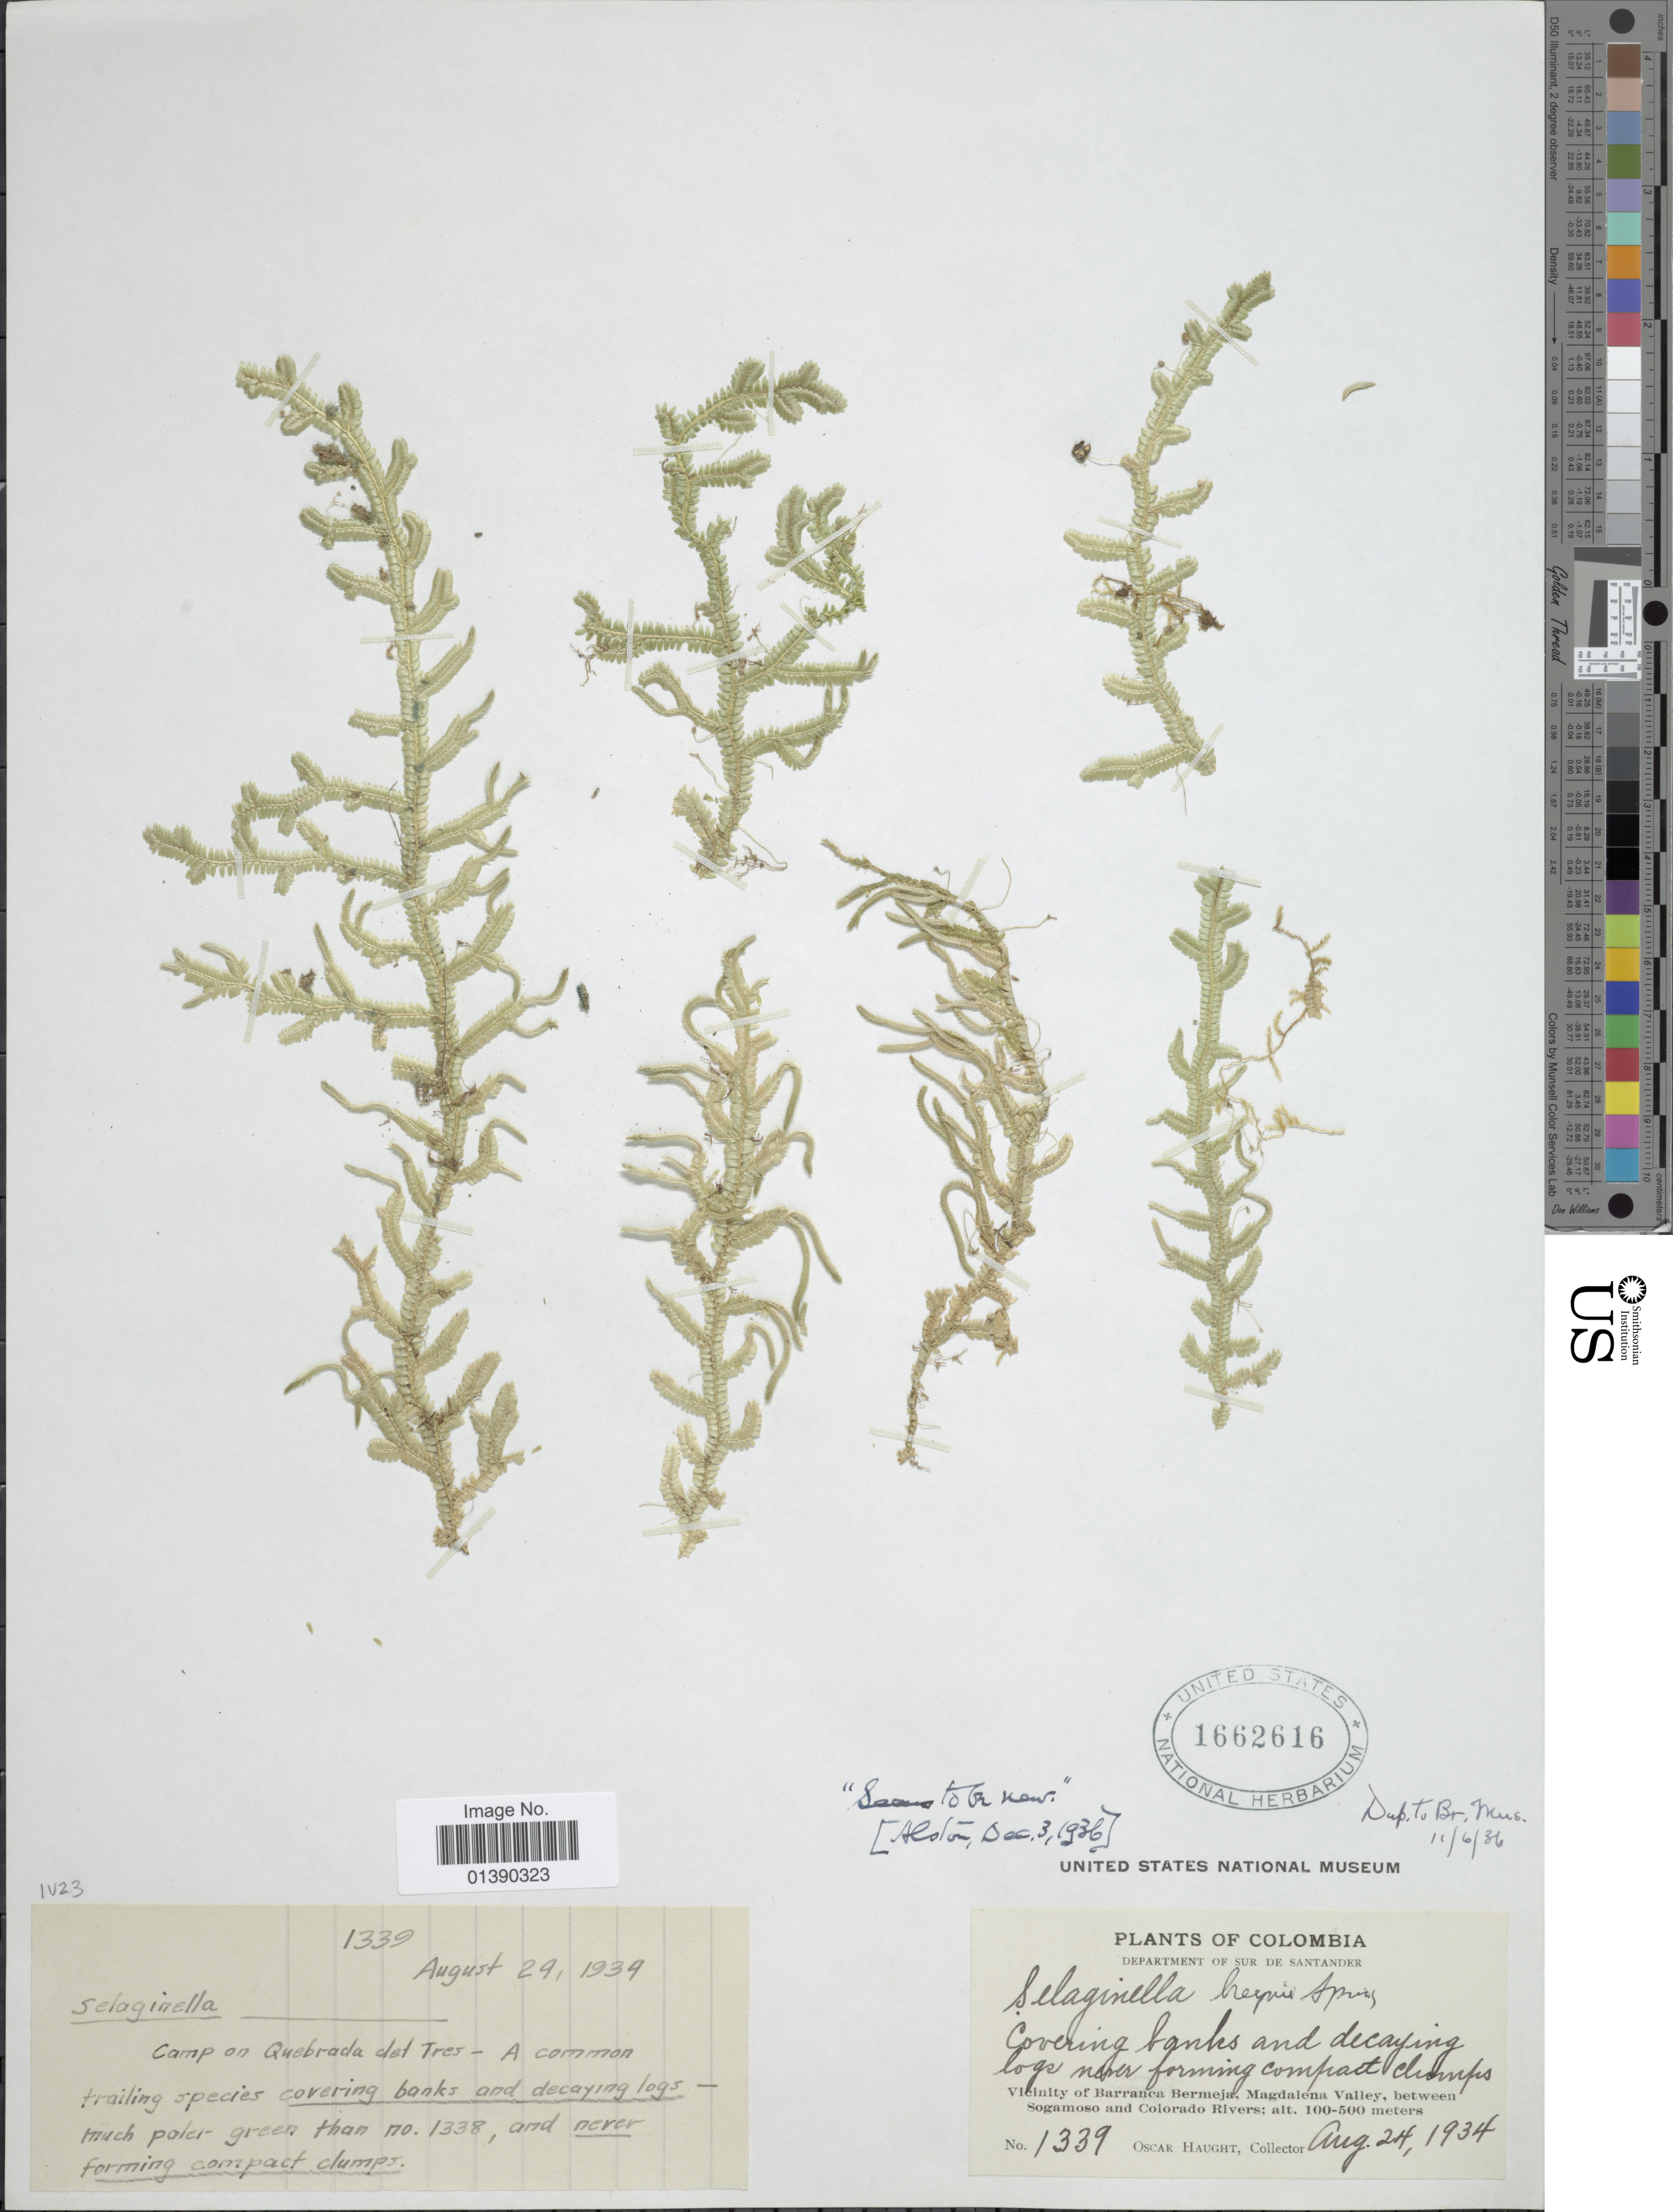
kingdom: Plantae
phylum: Tracheophyta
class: Lycopodiopsida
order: Selaginellales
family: Selaginellaceae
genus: Selaginella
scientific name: Selaginella breynii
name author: Spring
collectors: O. L. Haught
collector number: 1339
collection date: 1934-08-24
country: Colombia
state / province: Santander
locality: Vicinity of Barranca Bermeja, magdalena valley, between Sogamoso and Colorado Rivers. Camp on Quebrada del Tres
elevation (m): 100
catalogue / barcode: US 1662616